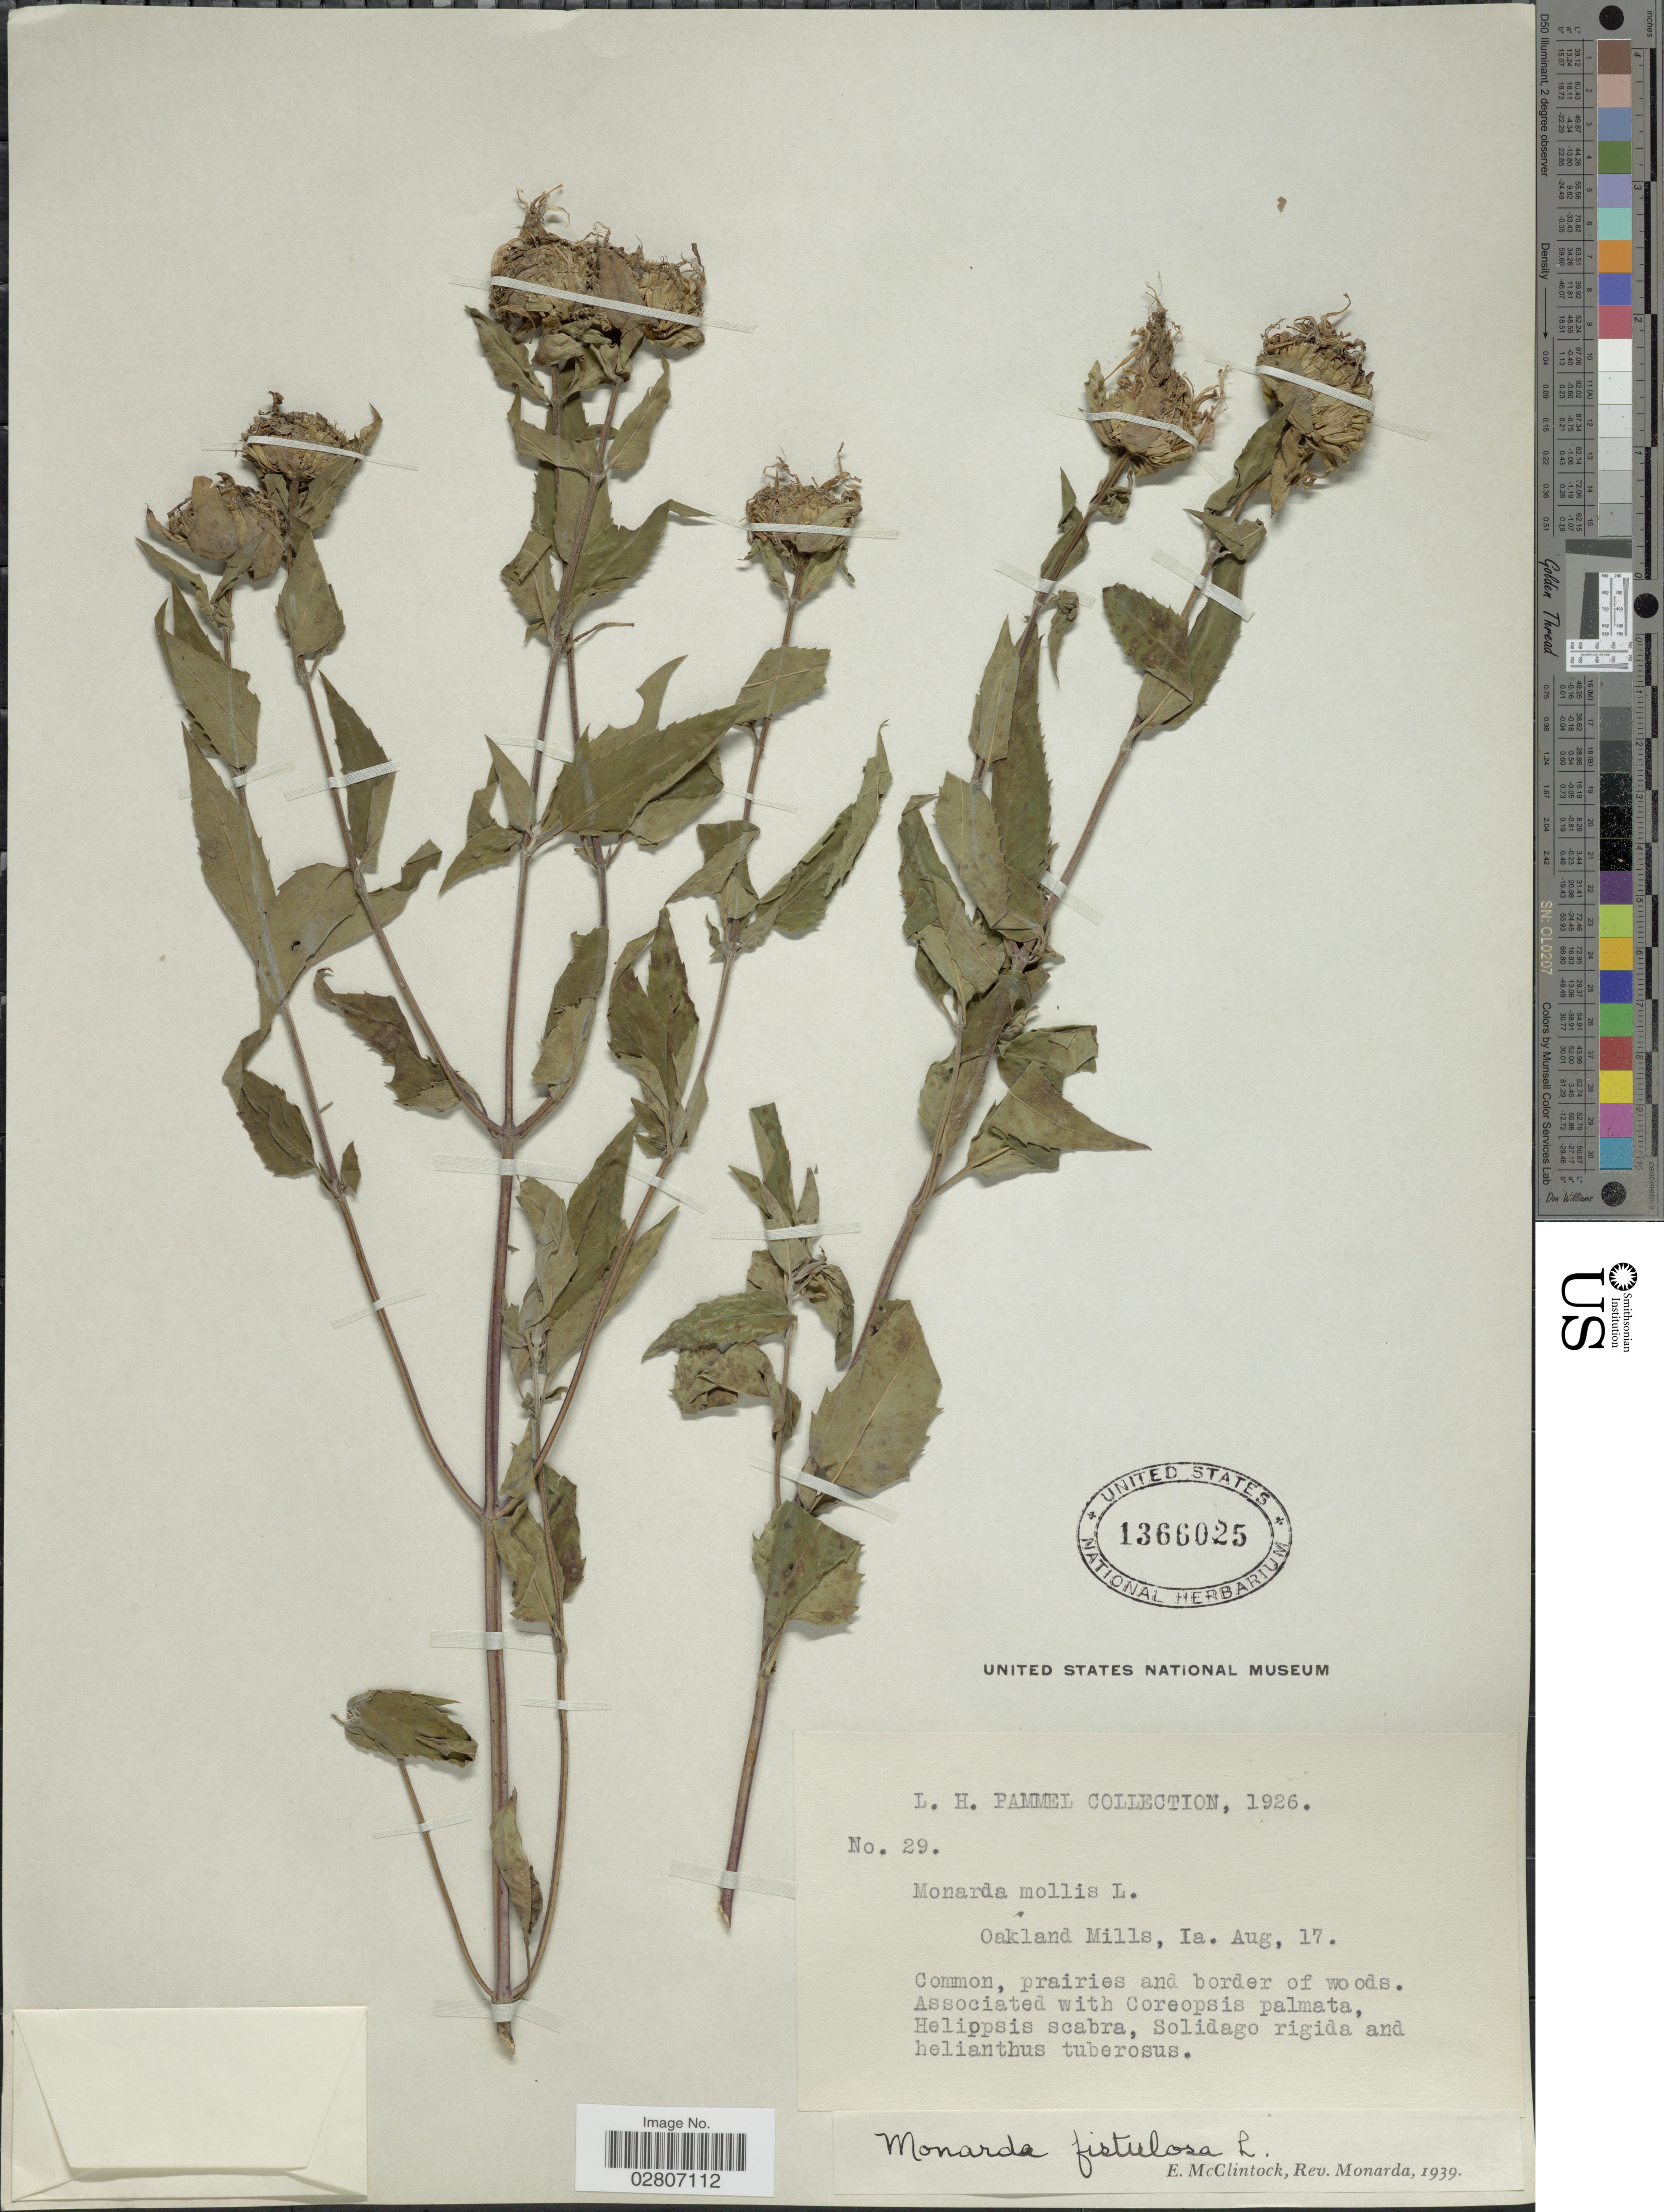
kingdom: Plantae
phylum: Tracheophyta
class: Magnoliopsida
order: Lamiales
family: Lamiaceae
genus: Monarda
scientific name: Monarda fistulosa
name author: L.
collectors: L. Pammell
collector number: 29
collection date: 1926-08-17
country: United States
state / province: Iowa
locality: Oakland Mills.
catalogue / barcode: US 1366025